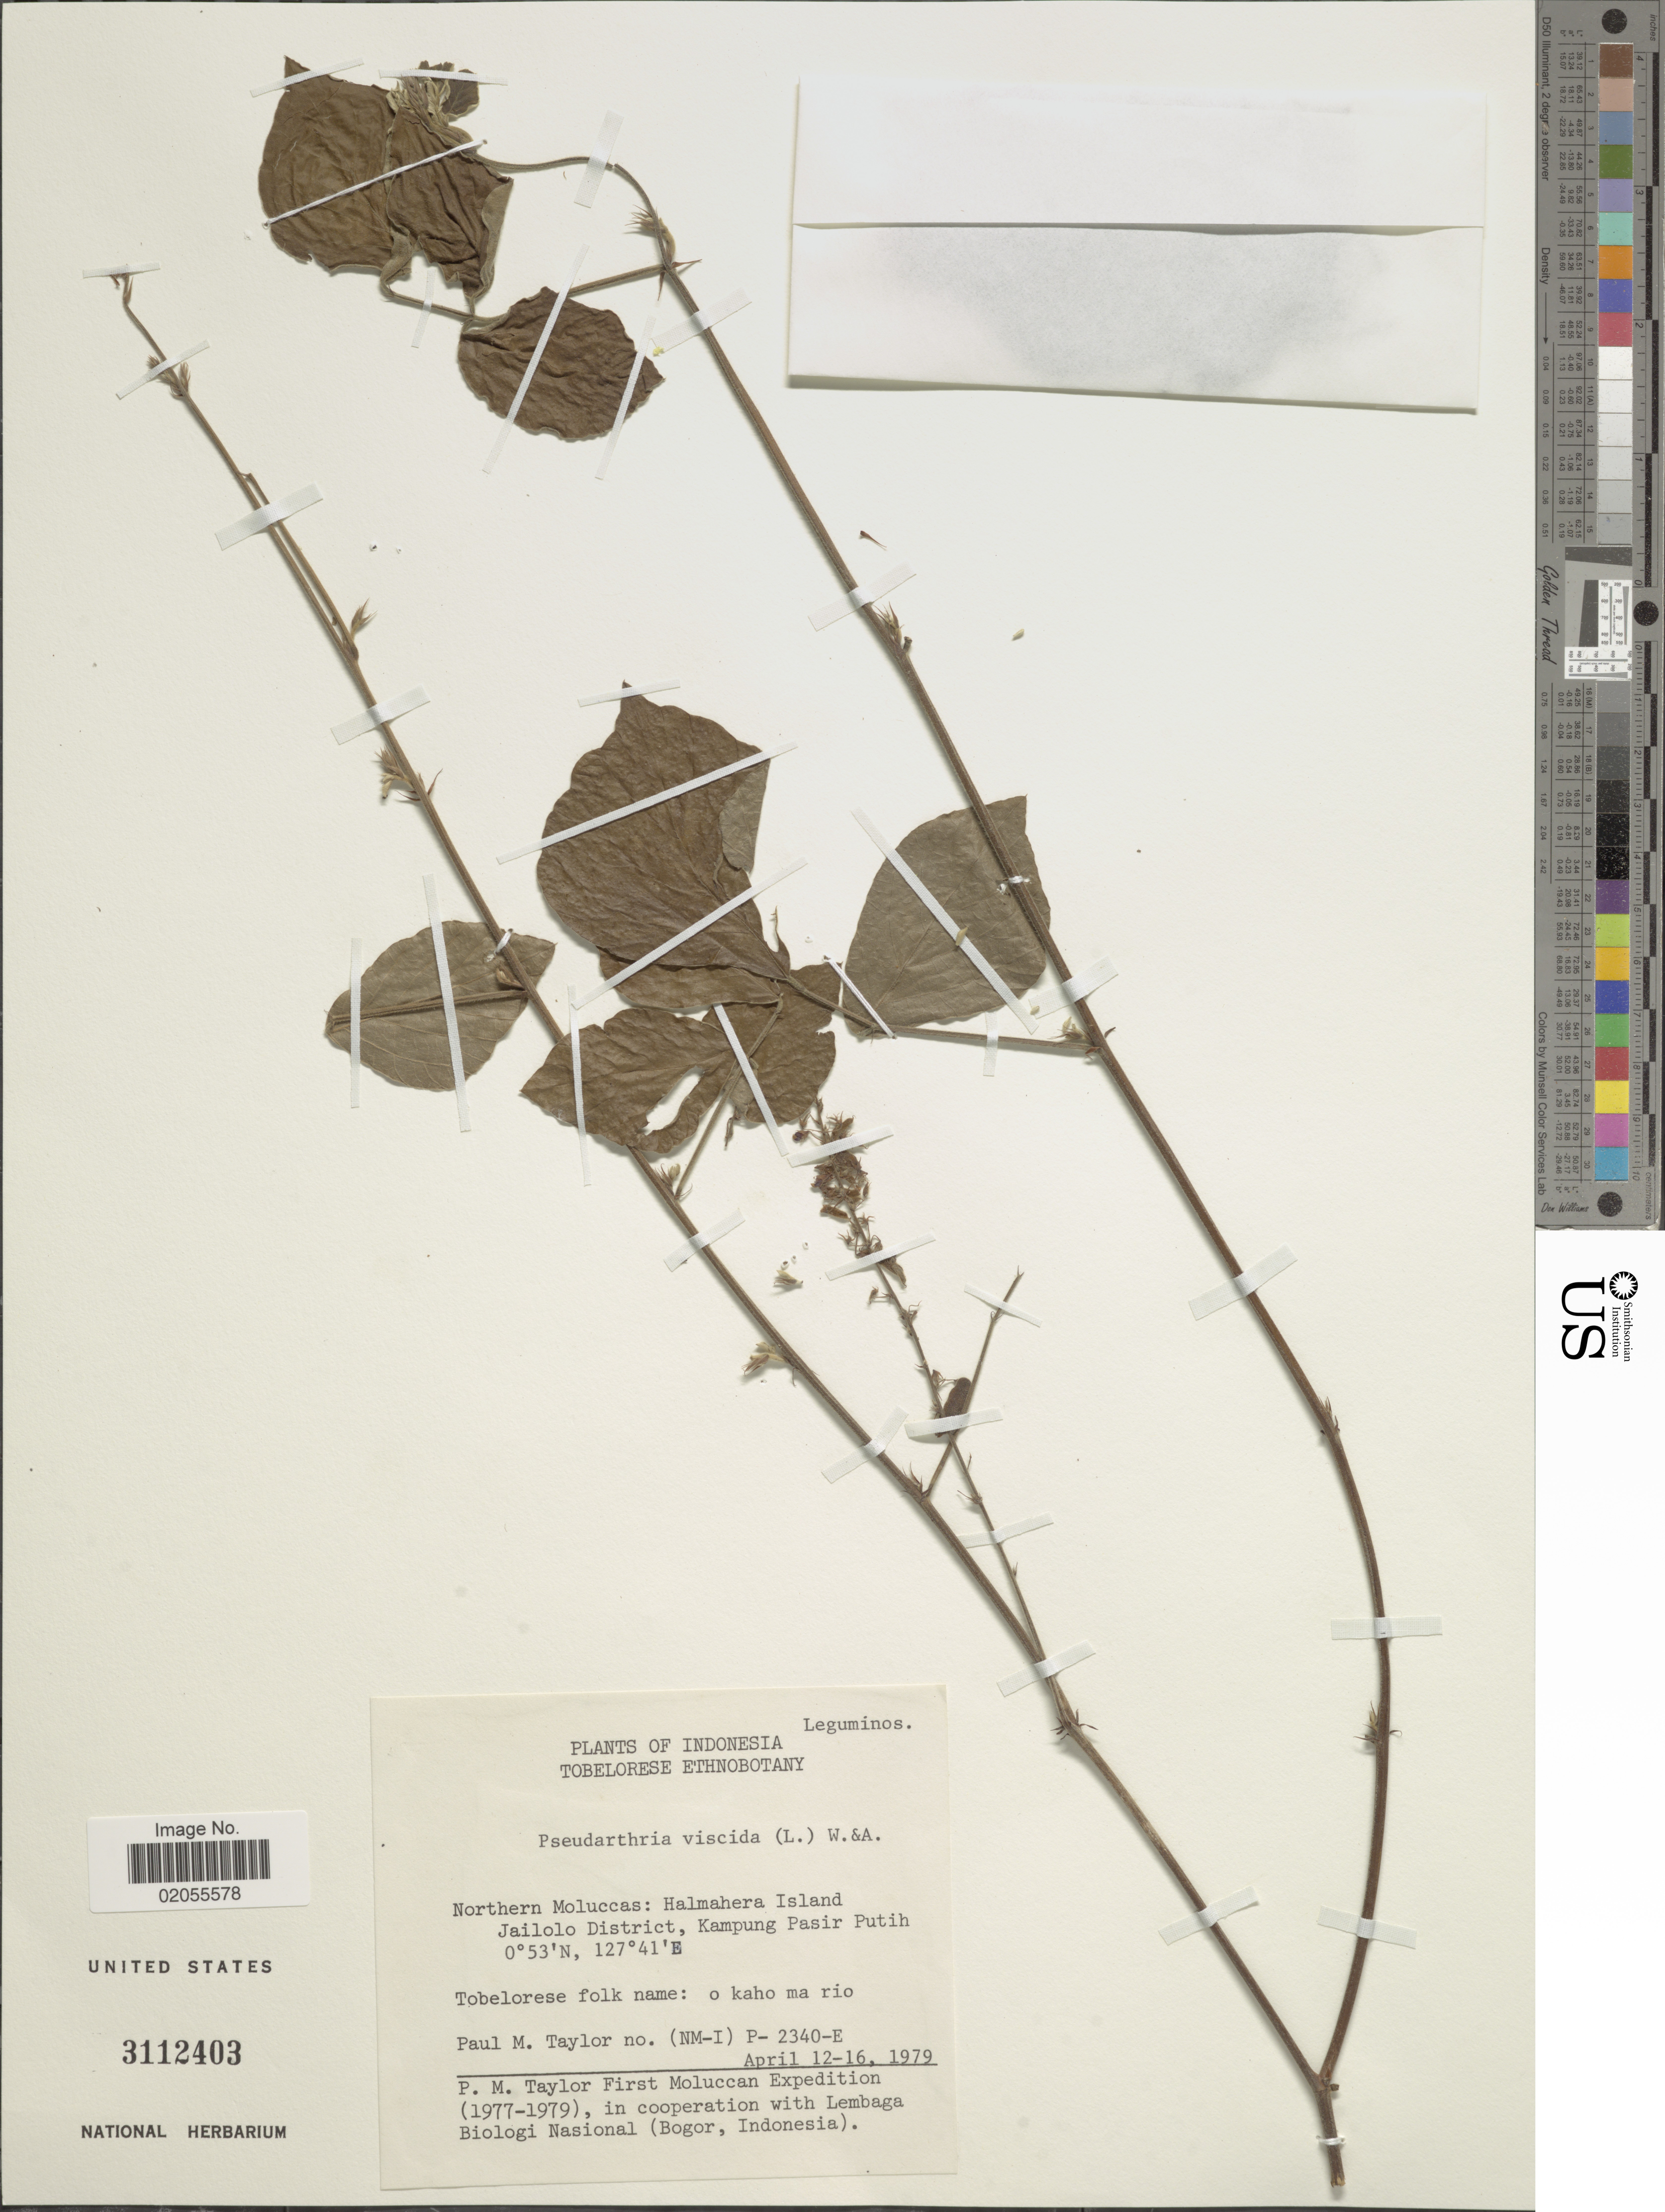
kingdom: Plantae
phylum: Tracheophyta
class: Magnoliopsida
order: Fabales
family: Fabaceae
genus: Pseudarthria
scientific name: Pseudarthria viscida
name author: (L.) Wight & Arn.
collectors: P. M. Taylor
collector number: P-2340-E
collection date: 1979-04-12/1979-04-16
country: Indonesia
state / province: Maluku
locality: Northern Moluccas, Halmahera Island, Jailolo District, Kampung Pasir Putih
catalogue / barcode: US 3112403